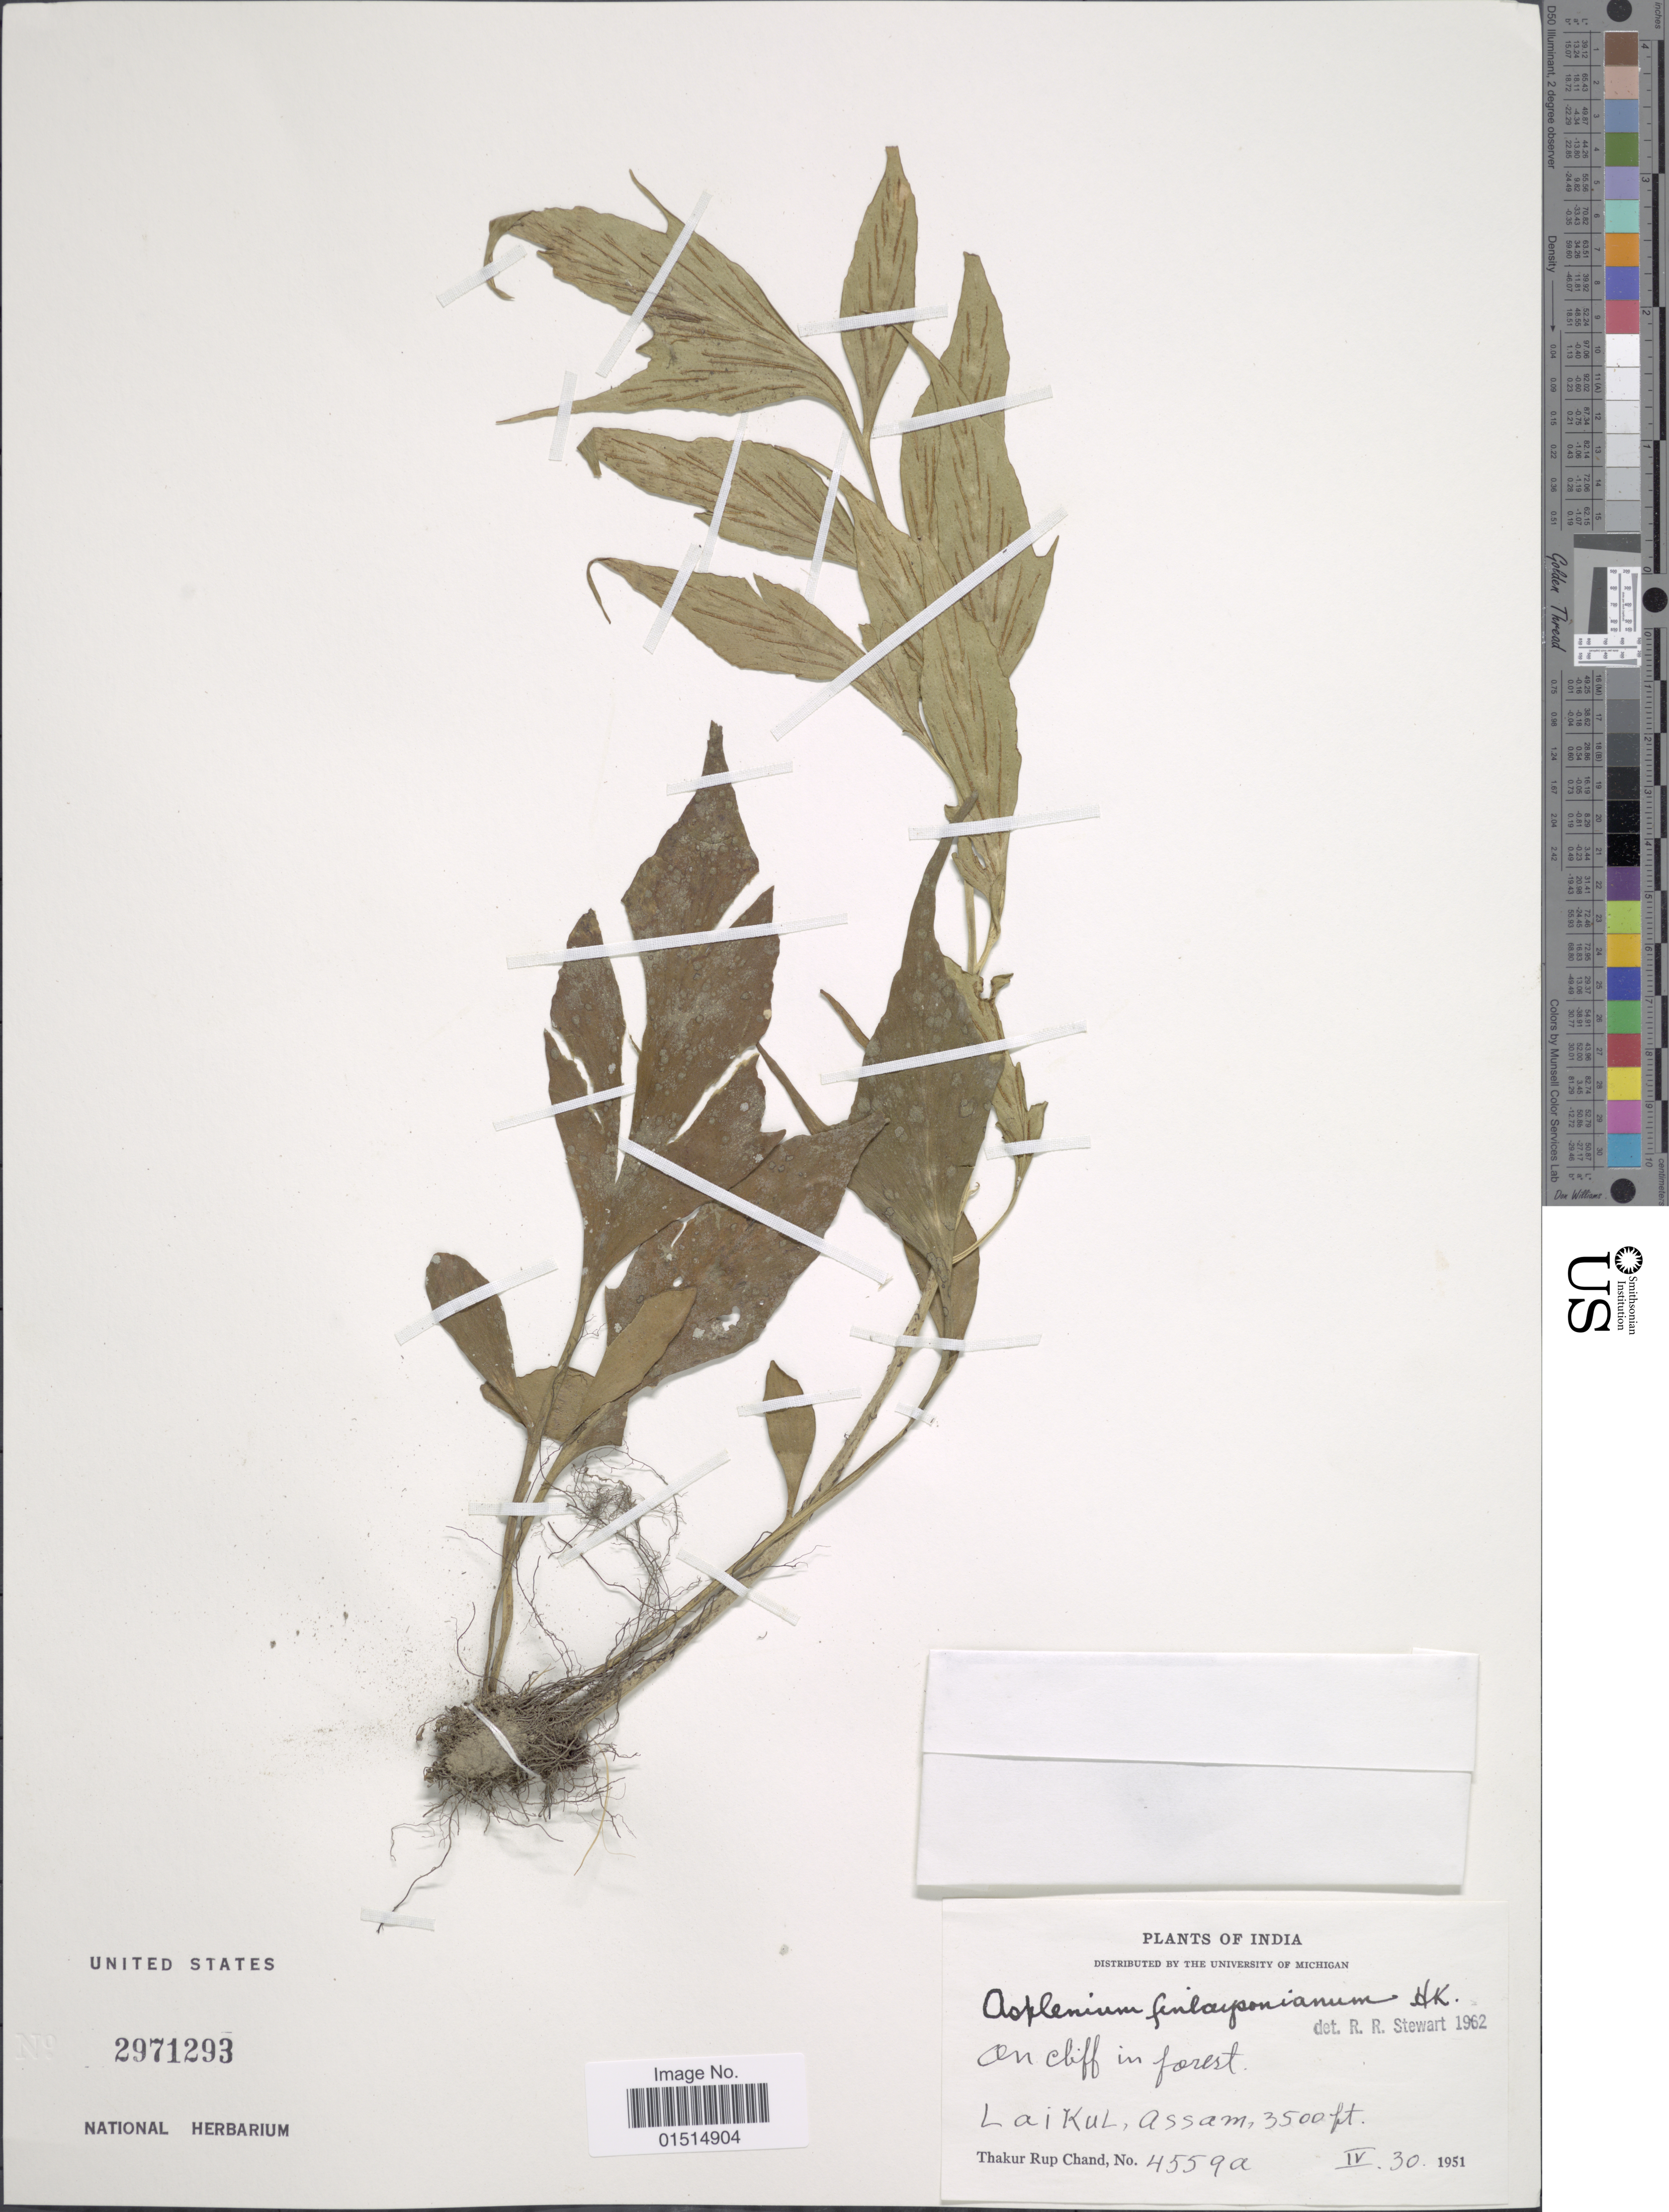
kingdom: Plantae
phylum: Tracheophyta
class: Polypodiopsida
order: Polypodiales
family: Aspleniaceae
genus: Asplenium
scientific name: Asplenium finlaysonianum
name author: Wall. ex Hook.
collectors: T. R. Chand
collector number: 4559a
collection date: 1951-04-30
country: India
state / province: Assam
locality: Laikul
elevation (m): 1067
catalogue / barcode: US 2971393